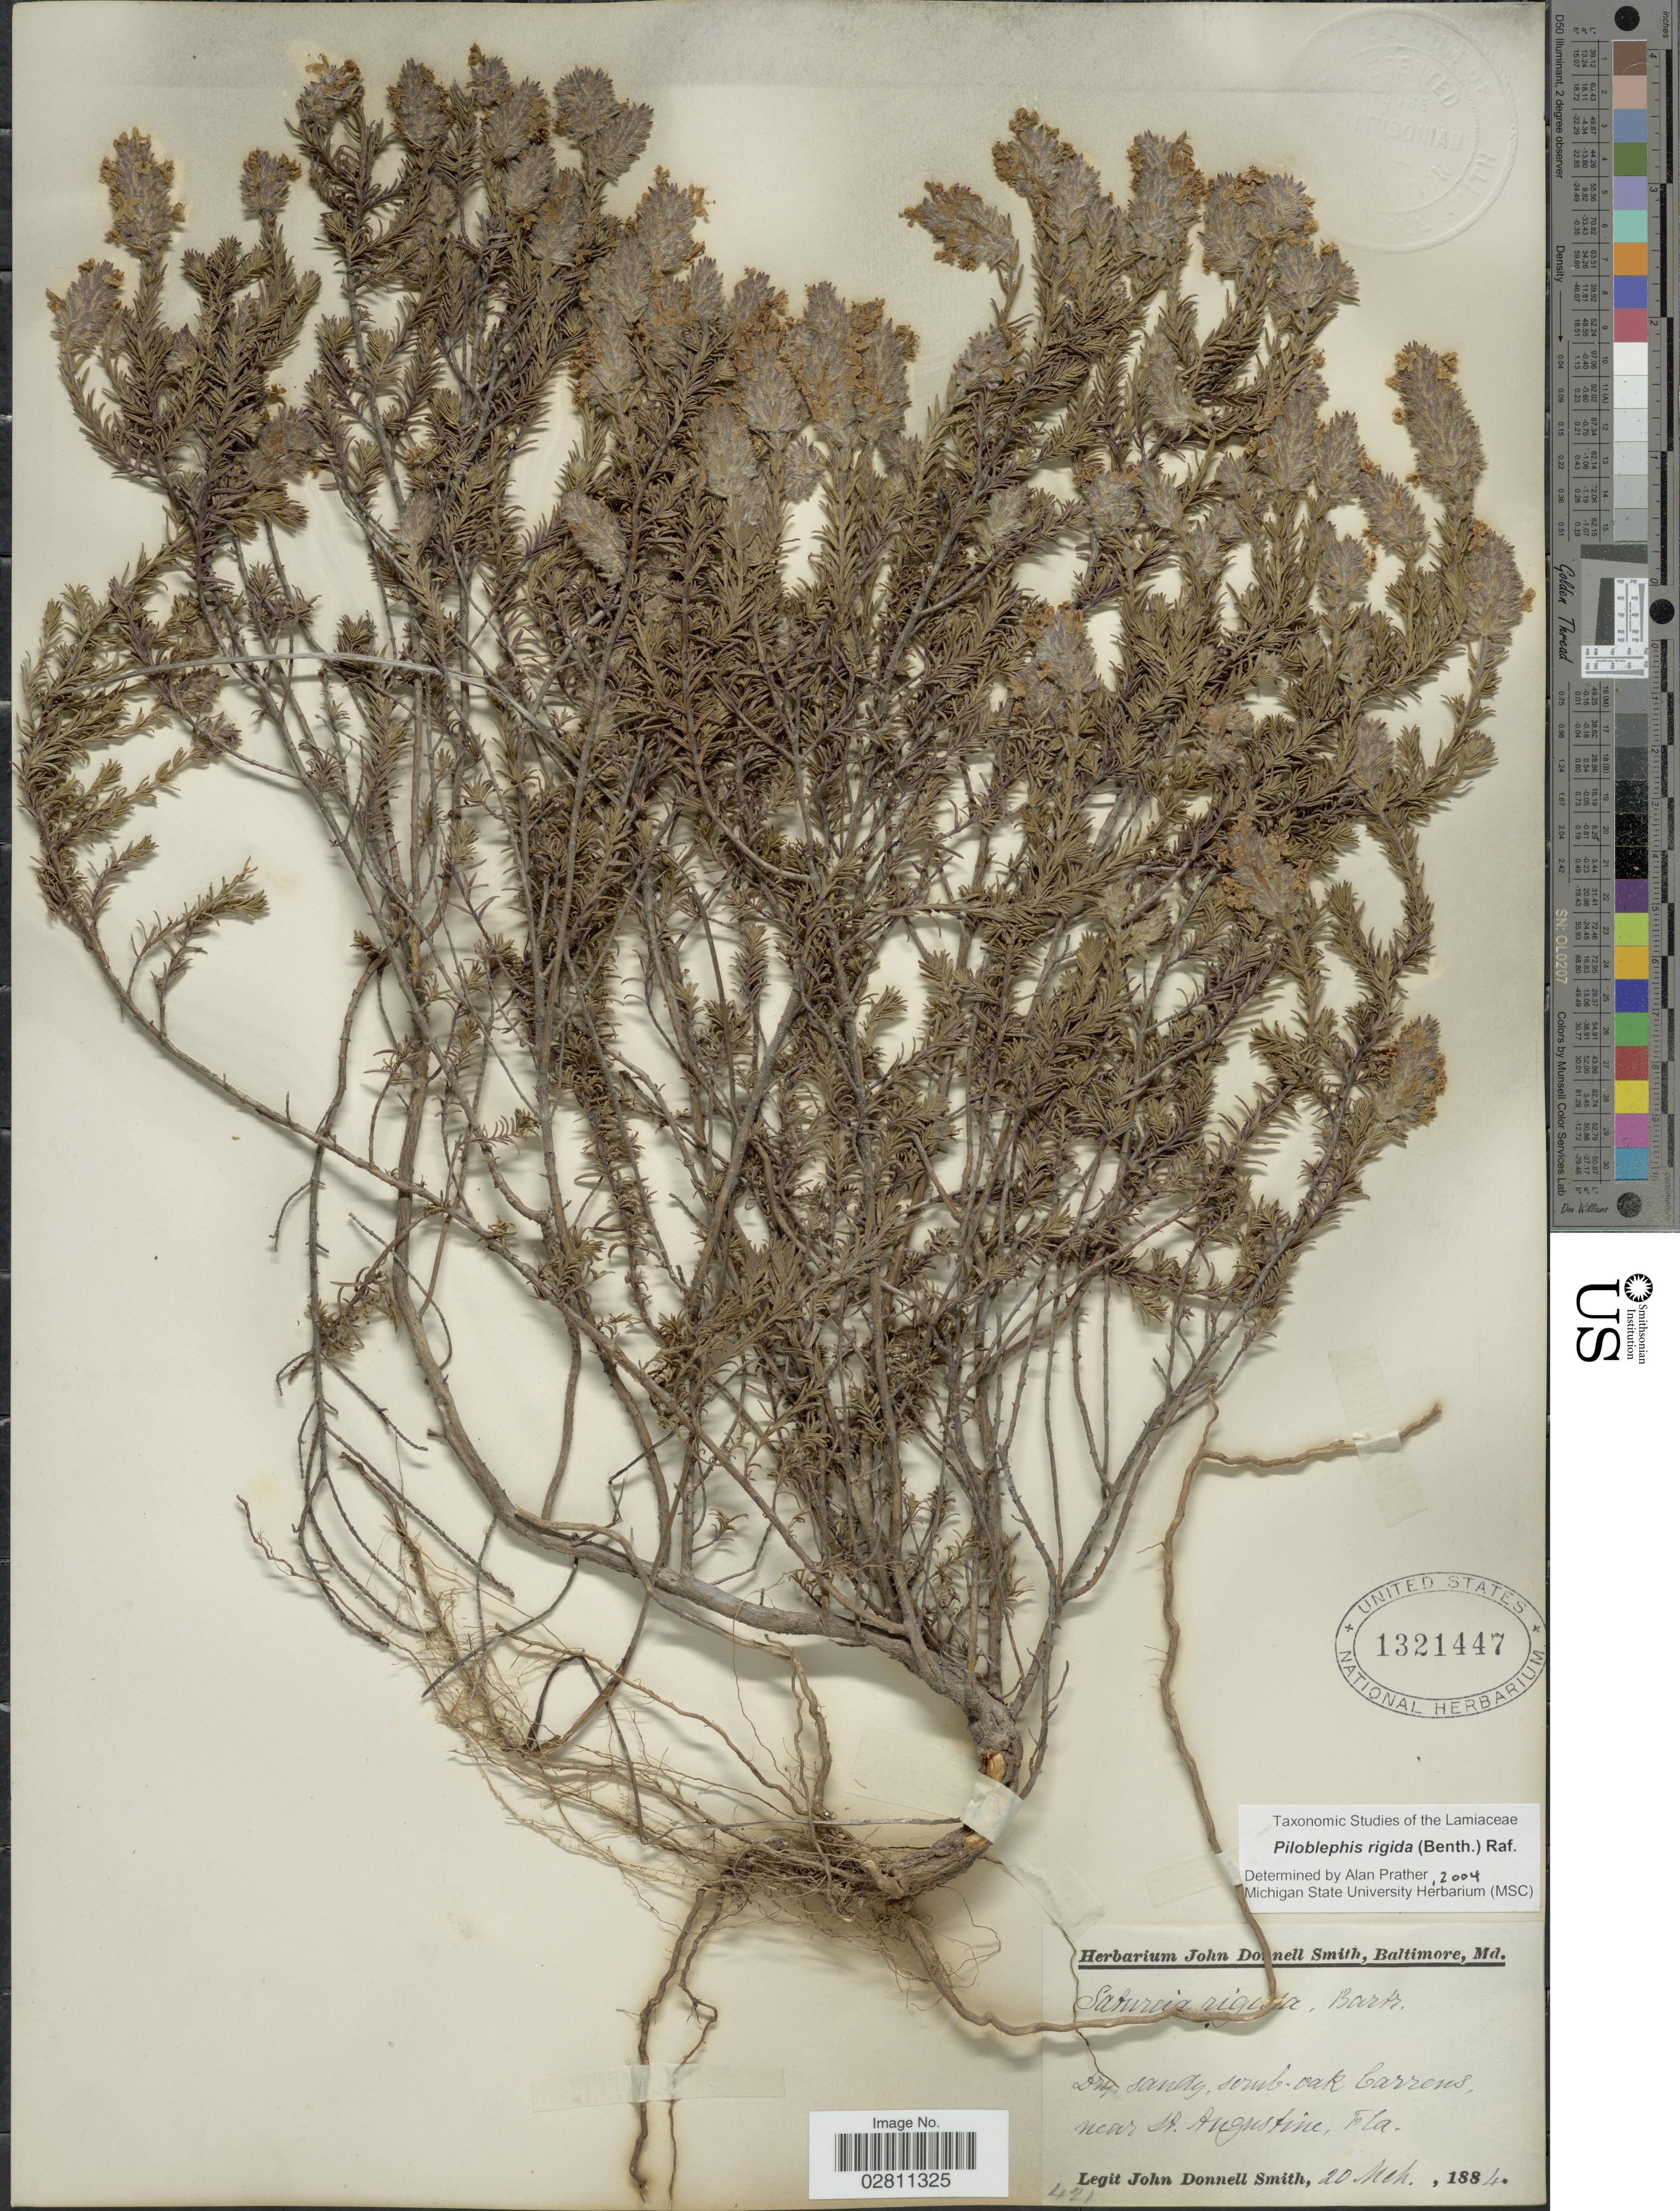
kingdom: Plantae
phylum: Tracheophyta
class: Magnoliopsida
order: Lamiales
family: Lamiaceae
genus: Piloblephis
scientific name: Piloblephis rigida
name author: (Bartram ex Benth.) Raf.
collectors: J. Donnell Smith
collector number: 421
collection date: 1884-03-20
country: United States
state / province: Florida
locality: Near St. Augustine.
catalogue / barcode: US 1321447